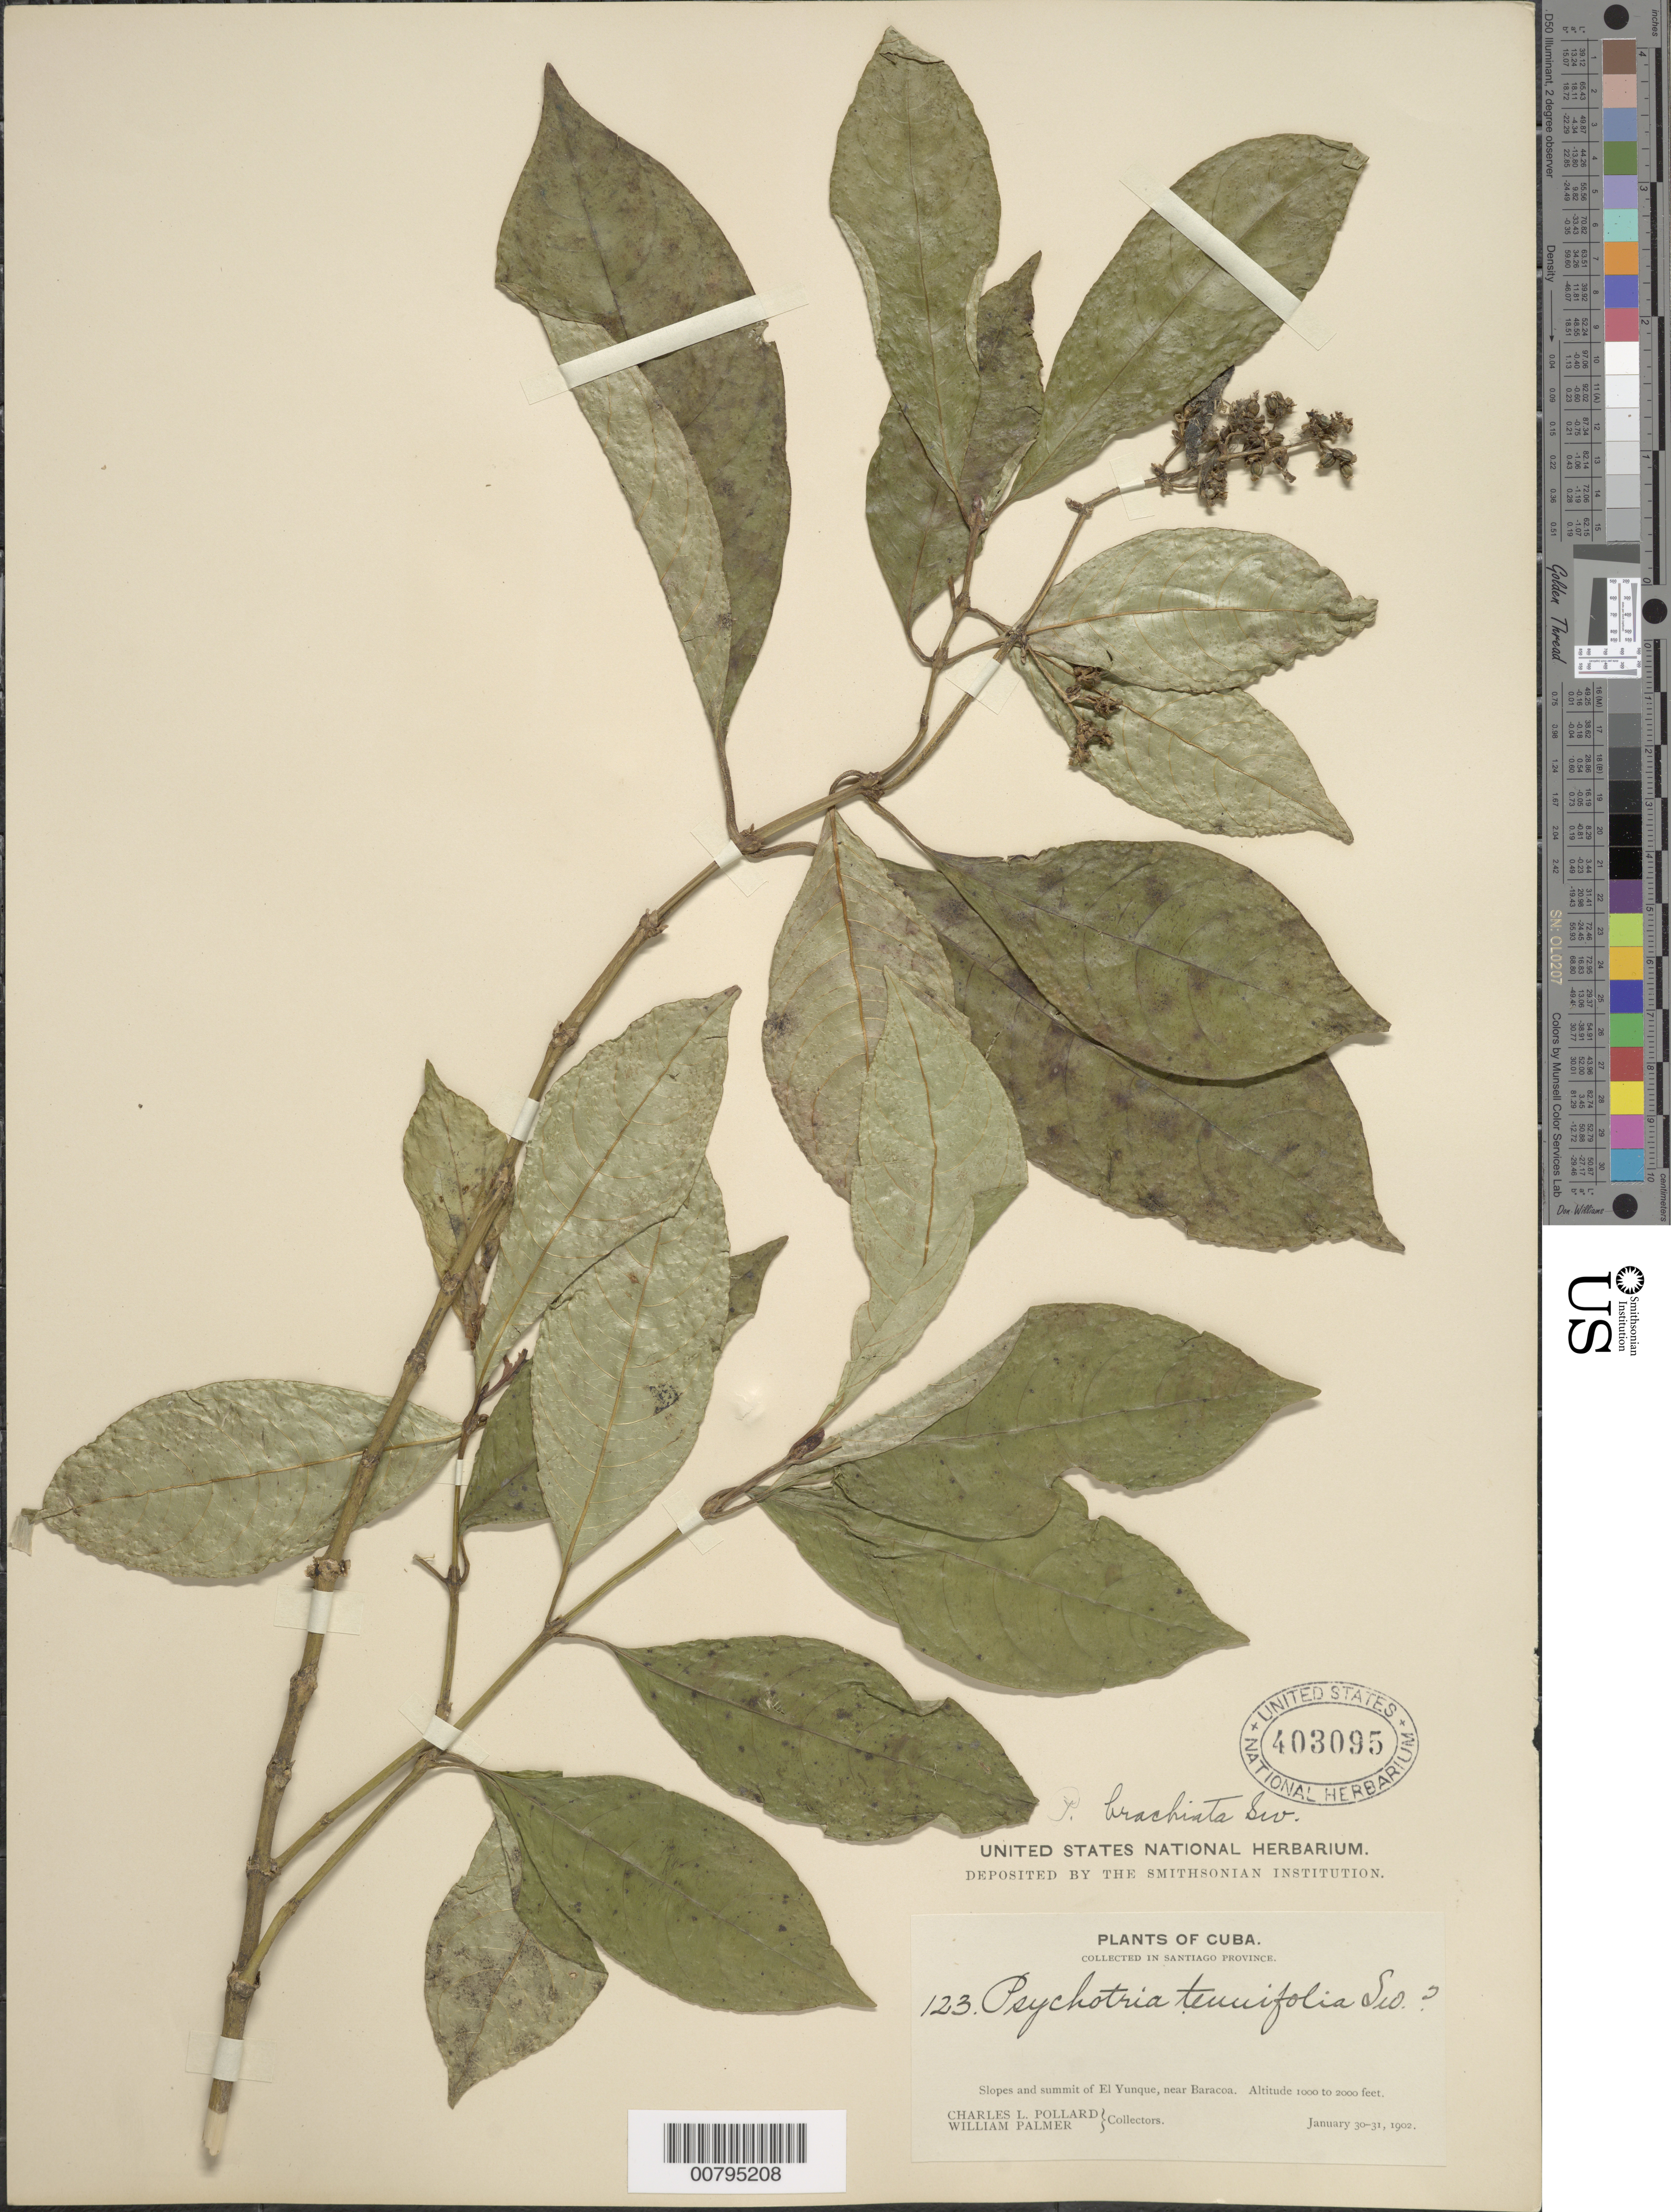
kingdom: Plantae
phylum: Tracheophyta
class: Magnoliopsida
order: Gentianales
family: Rubiaceae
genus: Psychotria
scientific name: Psychotria brachiata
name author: Sw.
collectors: C. L. Pollard & W. Palmer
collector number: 123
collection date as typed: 30 Jan 1902 to 31 Jan 1902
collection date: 1902-01-30/1902-01-31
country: Cuba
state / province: Santiago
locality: Slopes and summit of El Yunque, near Baracoa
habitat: Mountain slopes and summit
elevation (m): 305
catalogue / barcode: US 403095